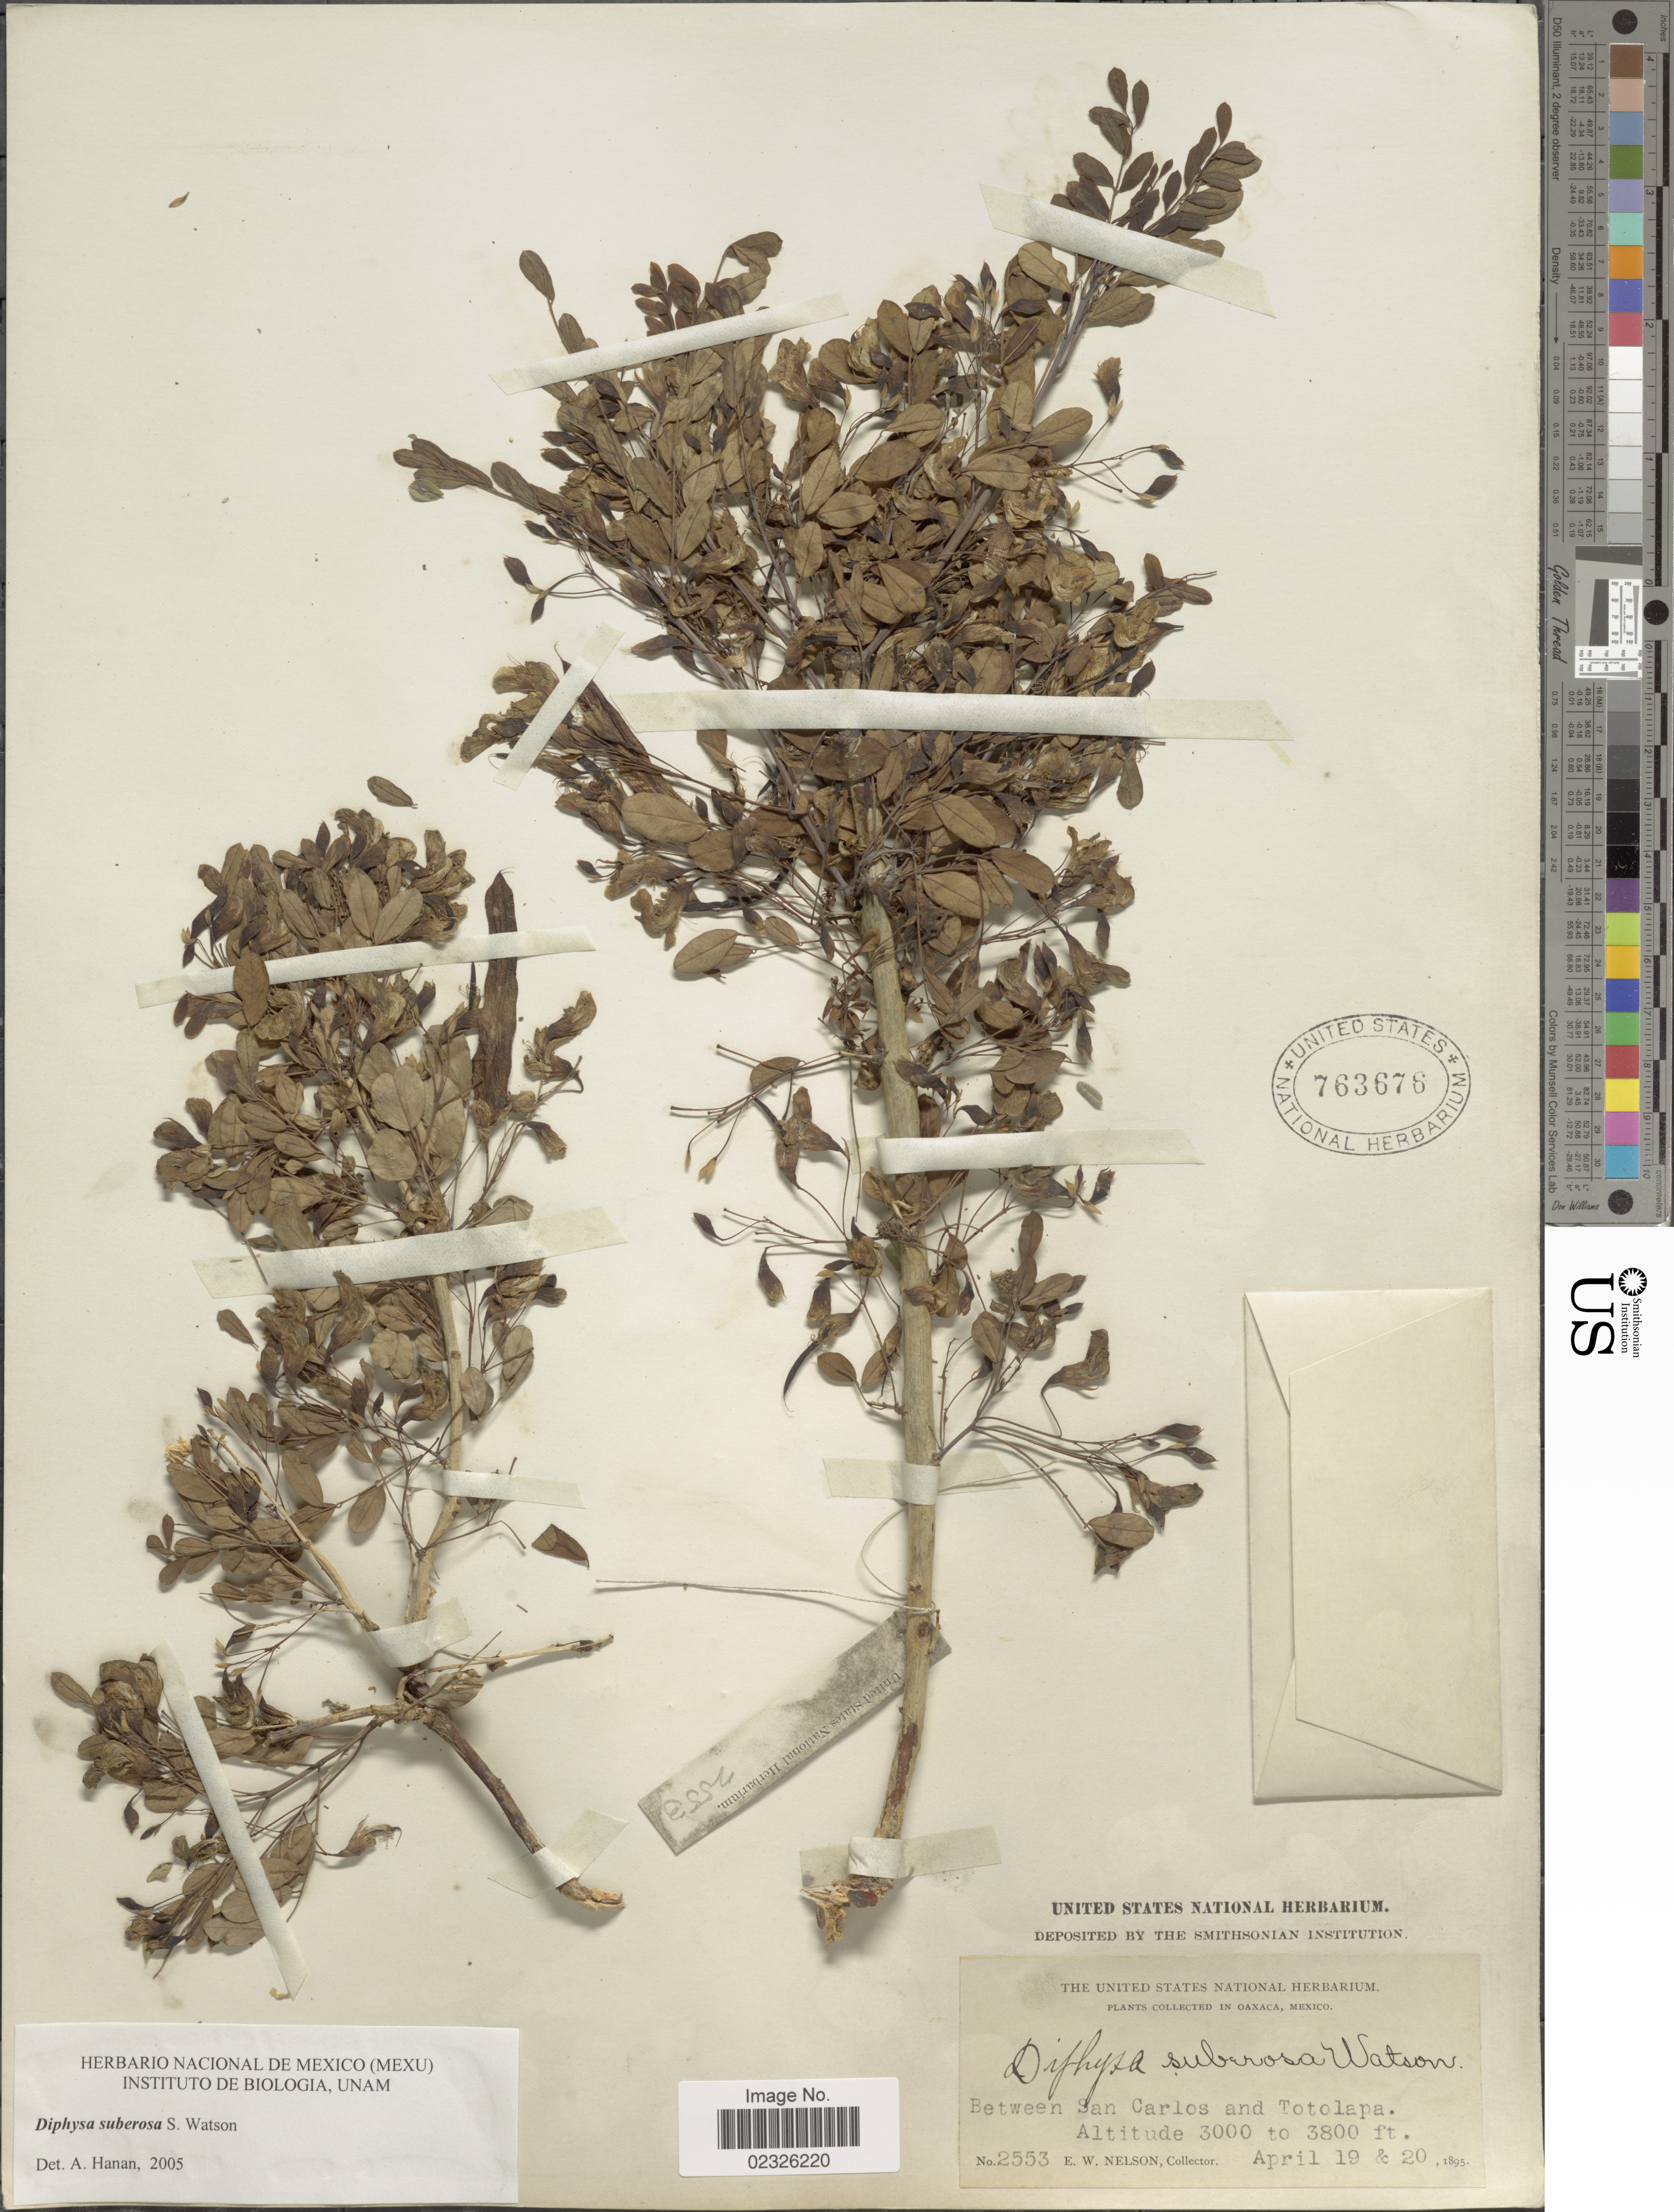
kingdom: Plantae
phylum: Tracheophyta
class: Magnoliopsida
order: Fabales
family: Fabaceae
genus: Diphysa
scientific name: Diphysa suberosa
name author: S. Watson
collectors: E. W. Nelson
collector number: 2553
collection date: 1895-04-19/1895-04-20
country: Mexico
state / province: Oaxaca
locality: Between San Carlos and Totolapa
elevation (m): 914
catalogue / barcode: US 763676